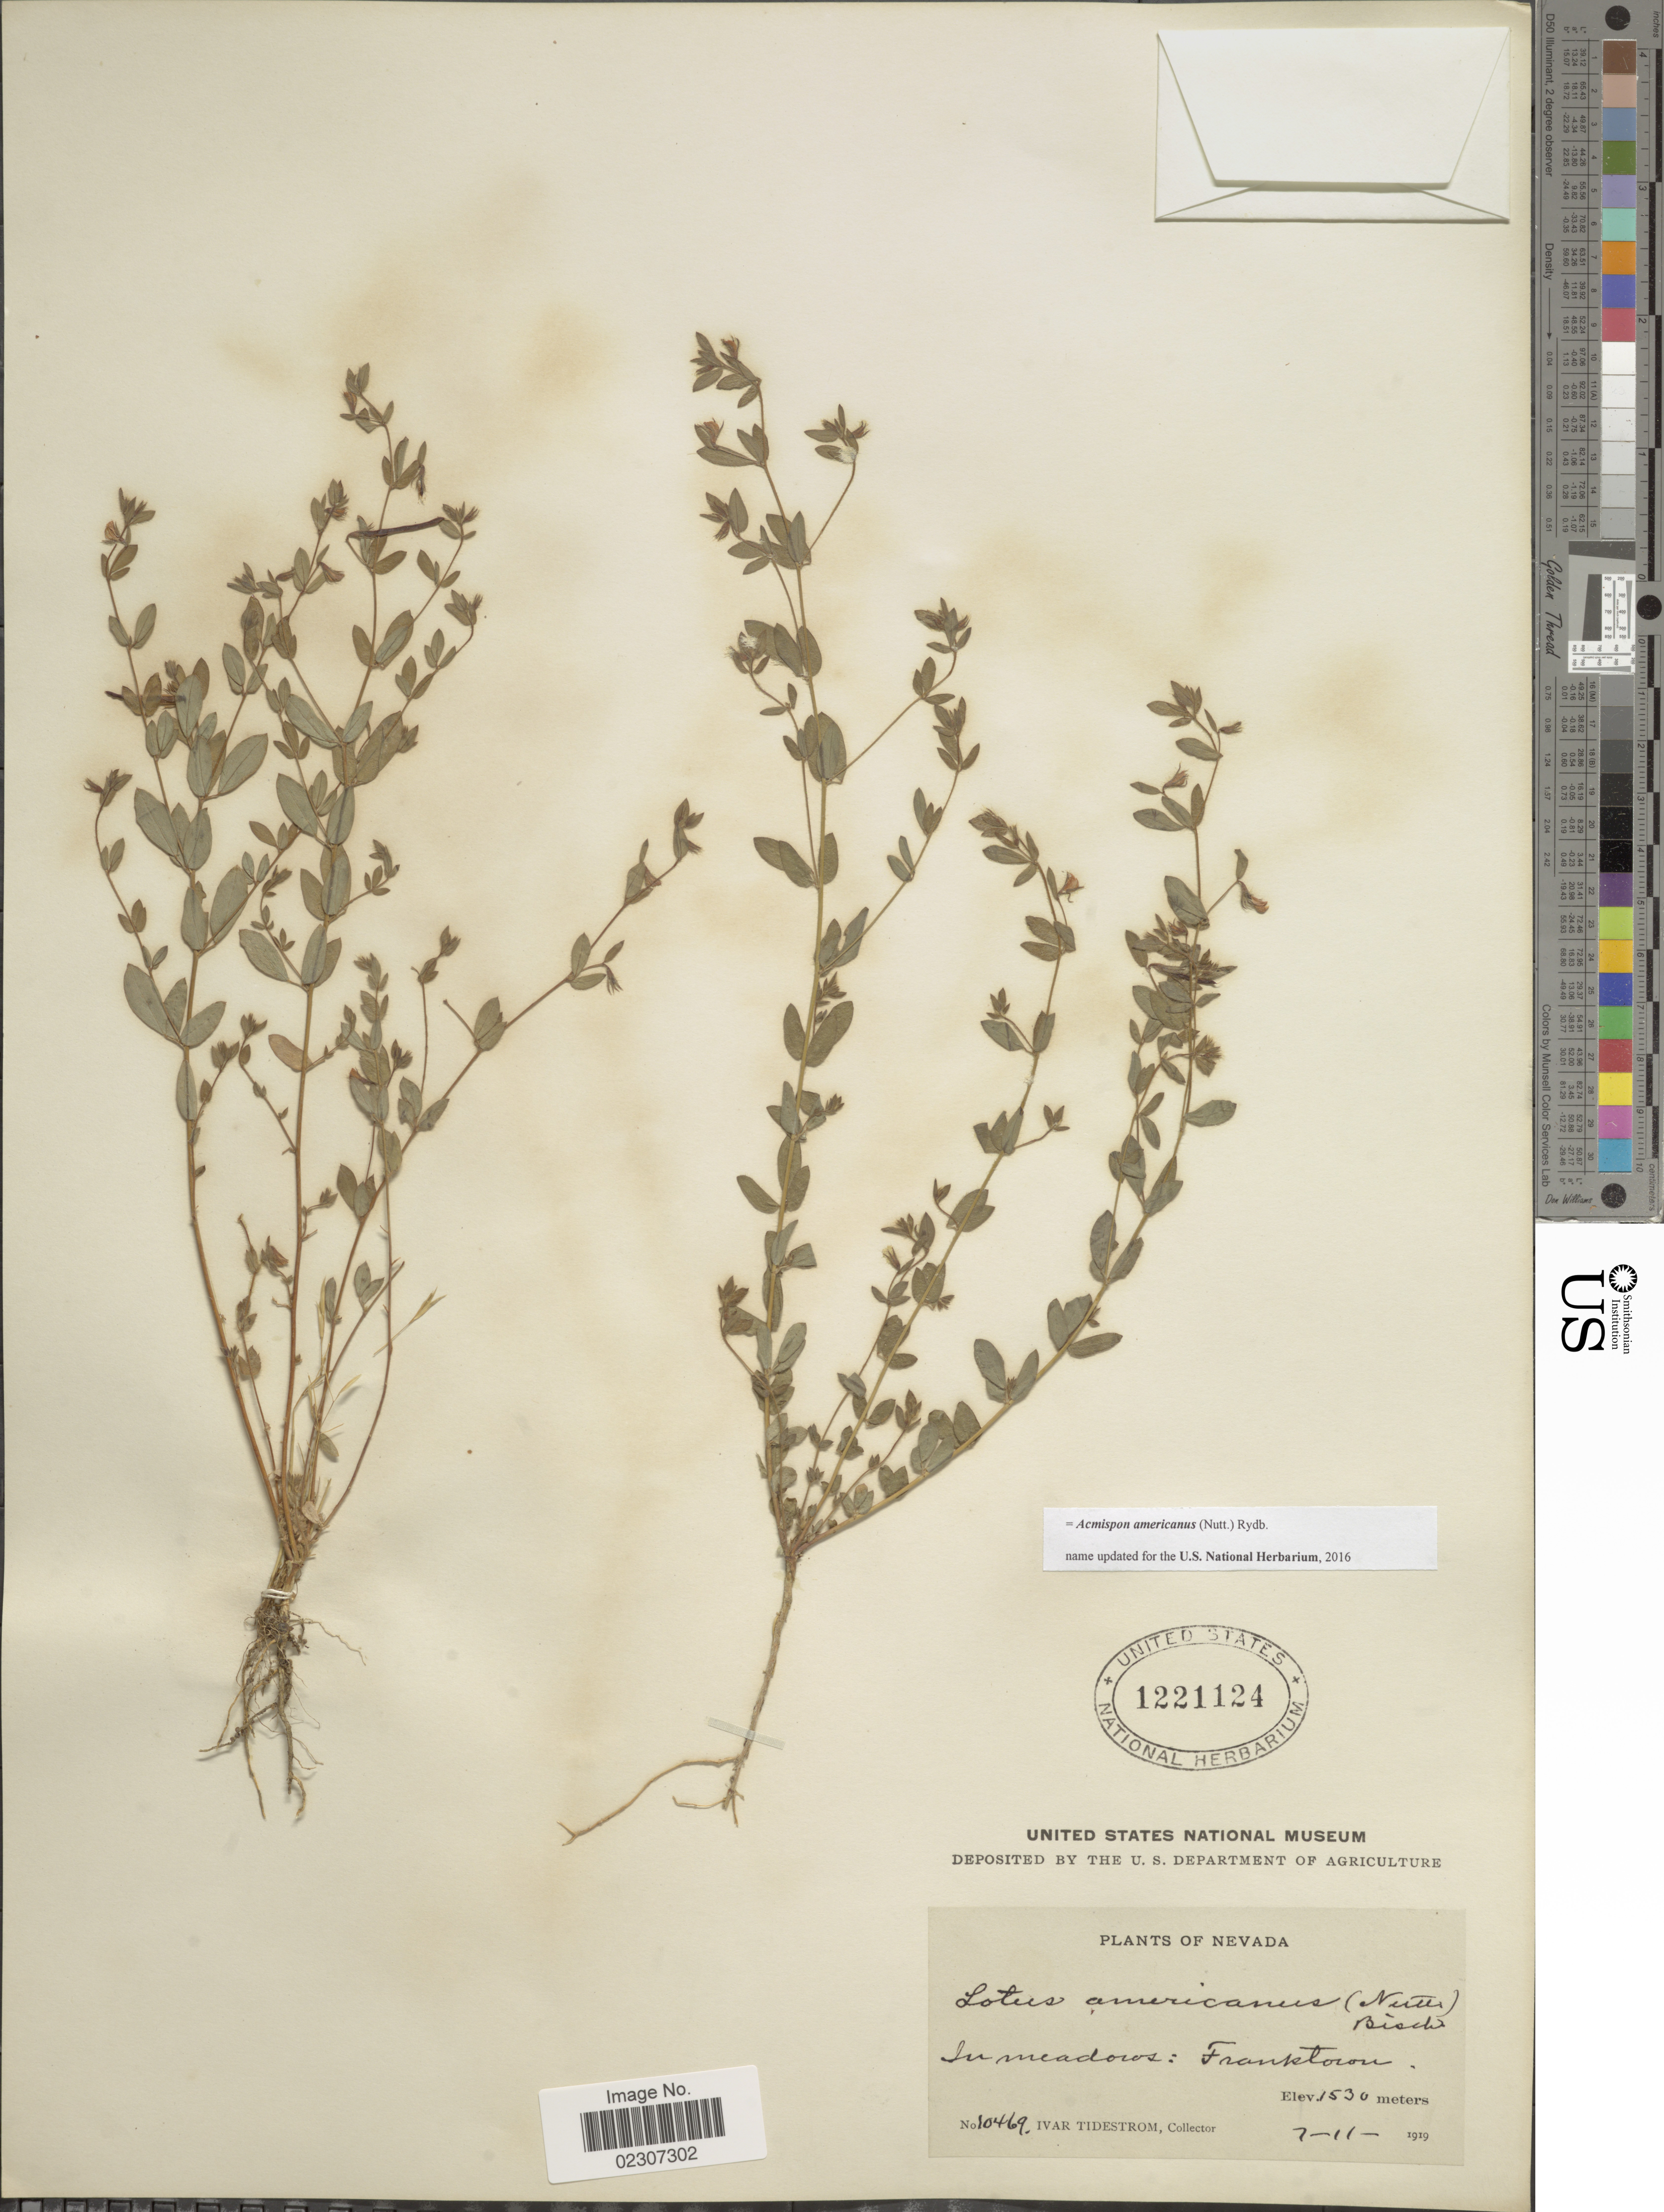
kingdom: Plantae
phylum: Tracheophyta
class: Magnoliopsida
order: Fabales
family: Fabaceae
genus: Acmispon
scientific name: Acmispon americanus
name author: (Nutt.) Rydb.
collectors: I. F. Tidestrom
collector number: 10469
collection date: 1919-11-07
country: United States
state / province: Nevada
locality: Nevada, In meadows; Franktown.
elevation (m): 1530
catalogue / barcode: US 1221124